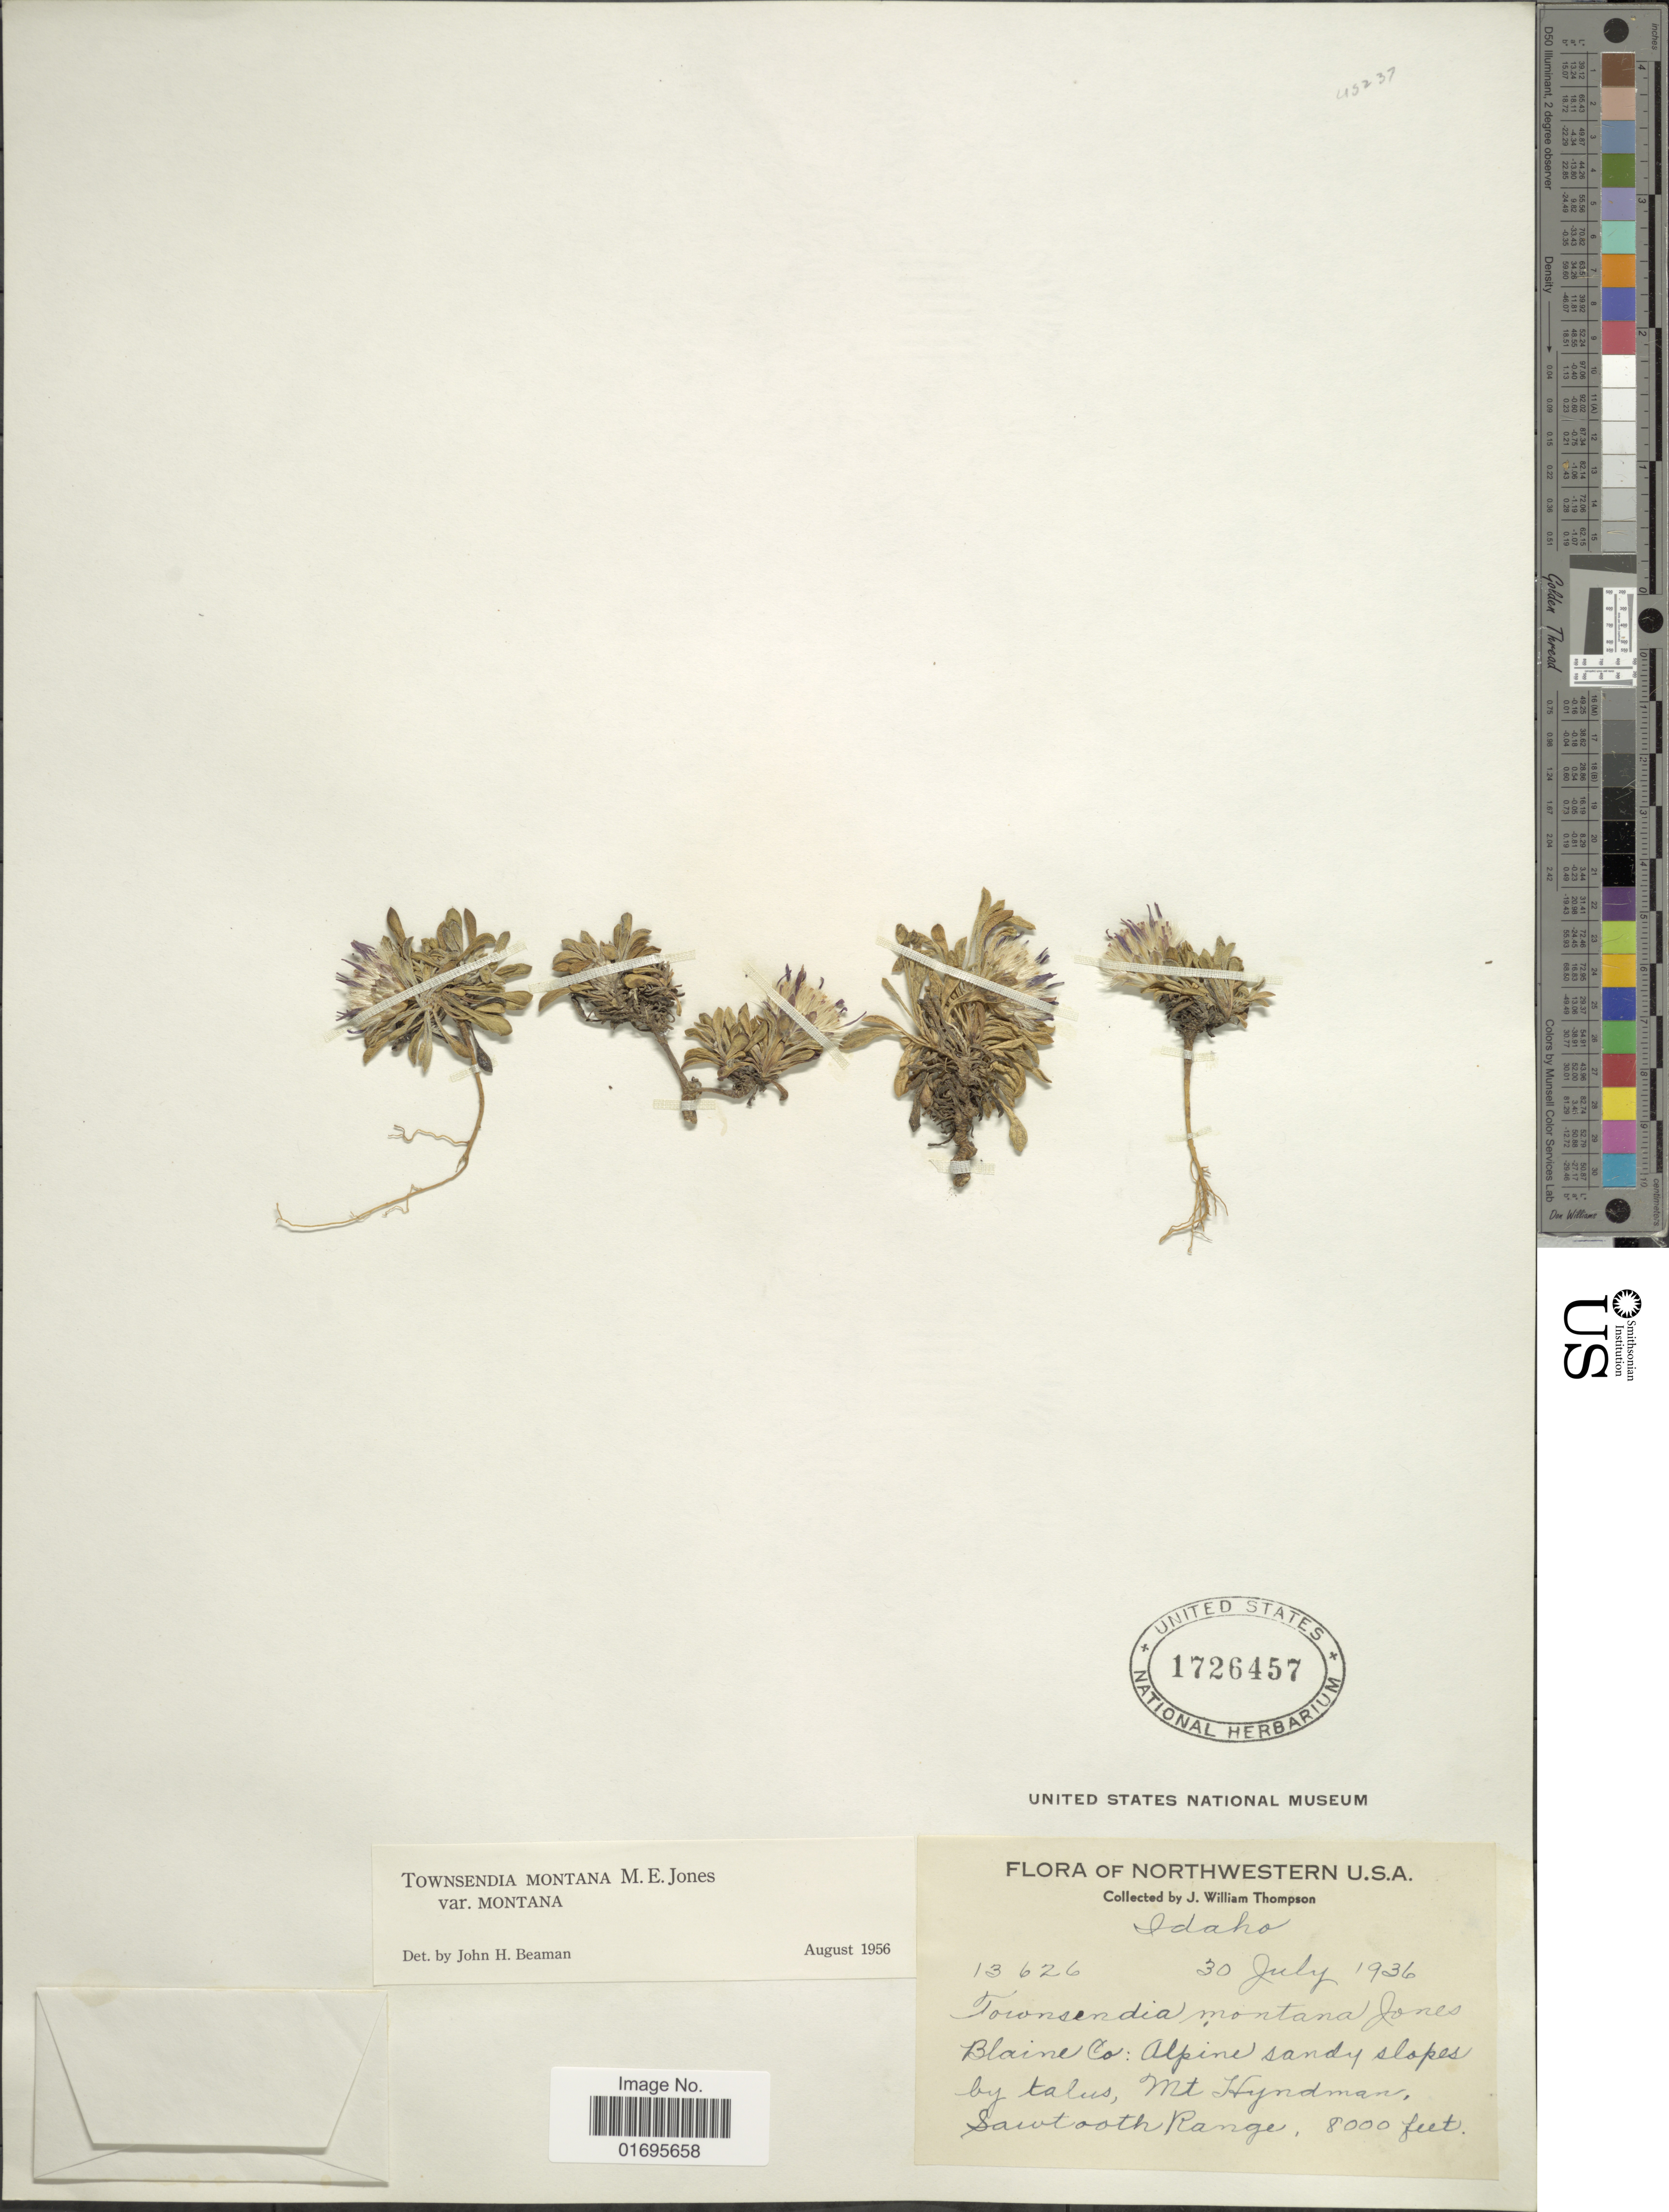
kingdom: Plantae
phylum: Tracheophyta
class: Magnoliopsida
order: Asterales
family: Asteraceae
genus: Townsendia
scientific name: Townsendia montana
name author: M.E. Jones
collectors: J. W. Thompson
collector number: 13626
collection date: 1936-07-30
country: United States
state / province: Idaho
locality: Northwestern U.S.A., Blaine Co: Alpine sandy slopes by talus, Mt. Hyndman, Sawtooth Range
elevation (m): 2438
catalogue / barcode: US 1726457